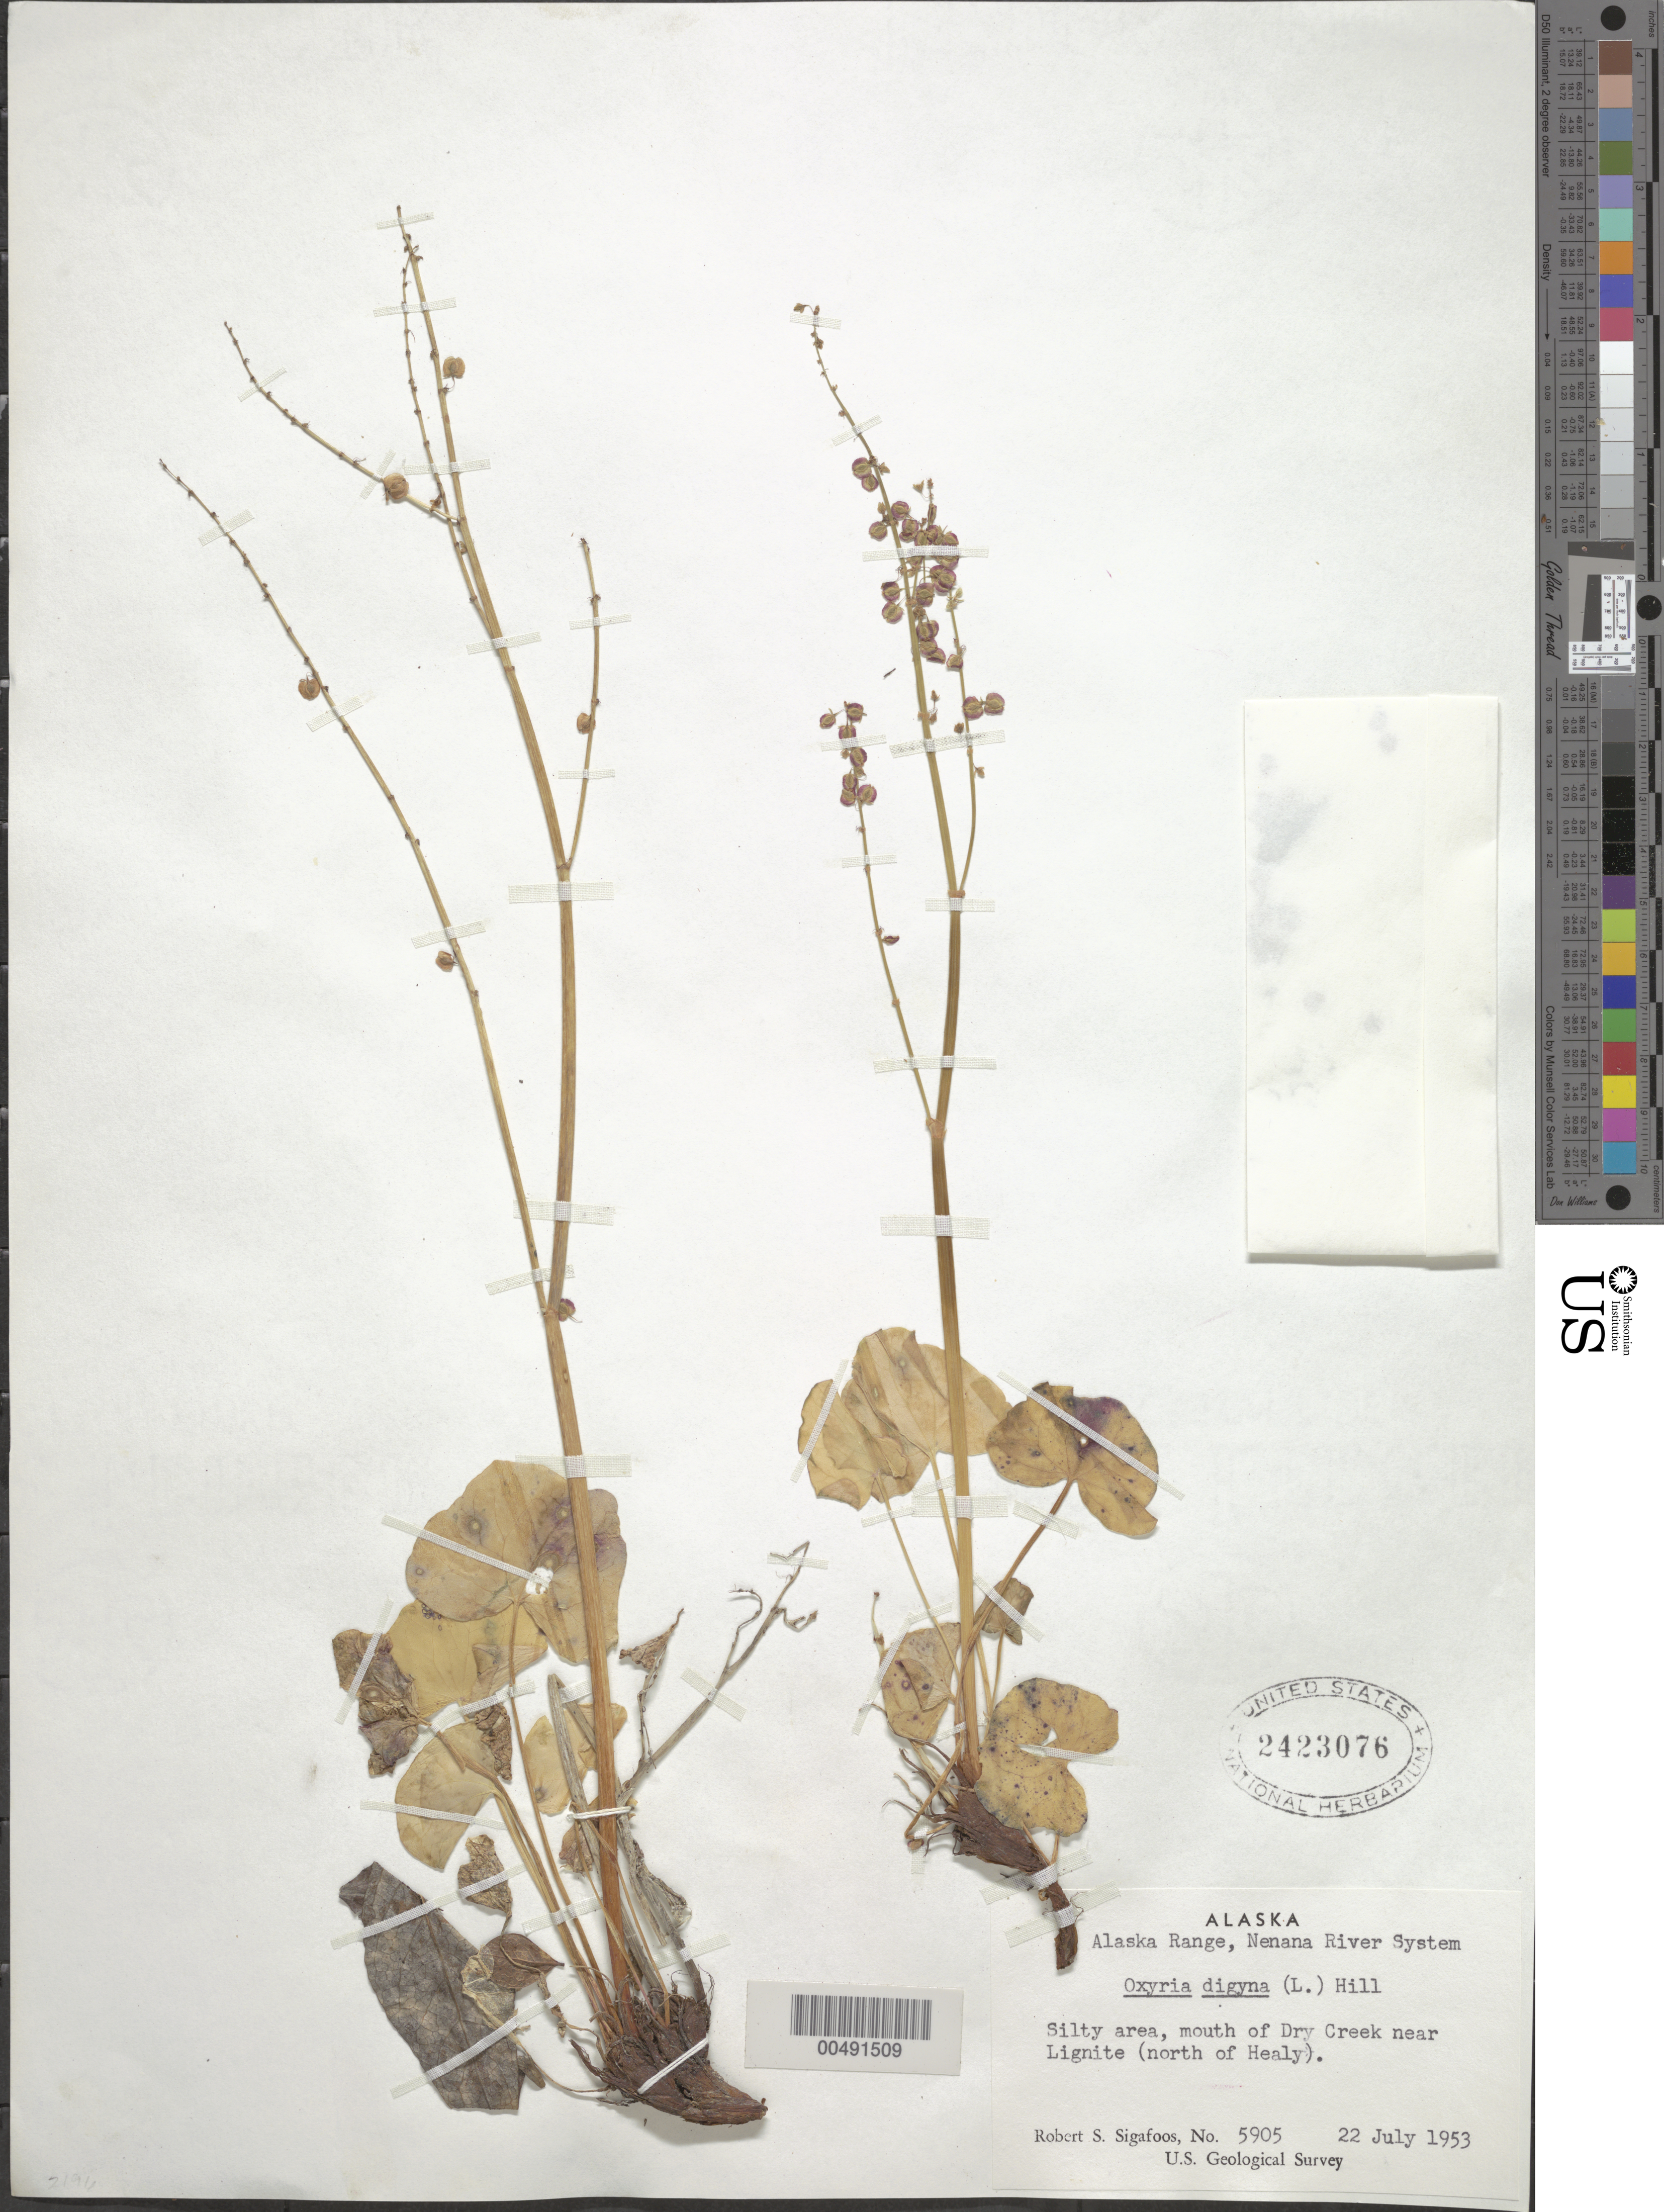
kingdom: Plantae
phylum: Tracheophyta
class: Magnoliopsida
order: Caryophyllales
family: Polygonaceae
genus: Oxyria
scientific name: Oxyria digyna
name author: (L.) Hill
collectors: R. Sigafoos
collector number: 5905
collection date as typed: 22 Jul 1953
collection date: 1953-07-22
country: United States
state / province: Alaska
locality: Alaska Range, Nenana River System, mouth of Dry Creek near Lignite (north of Healy)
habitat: silty area, mouth of creek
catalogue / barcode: US 2423076